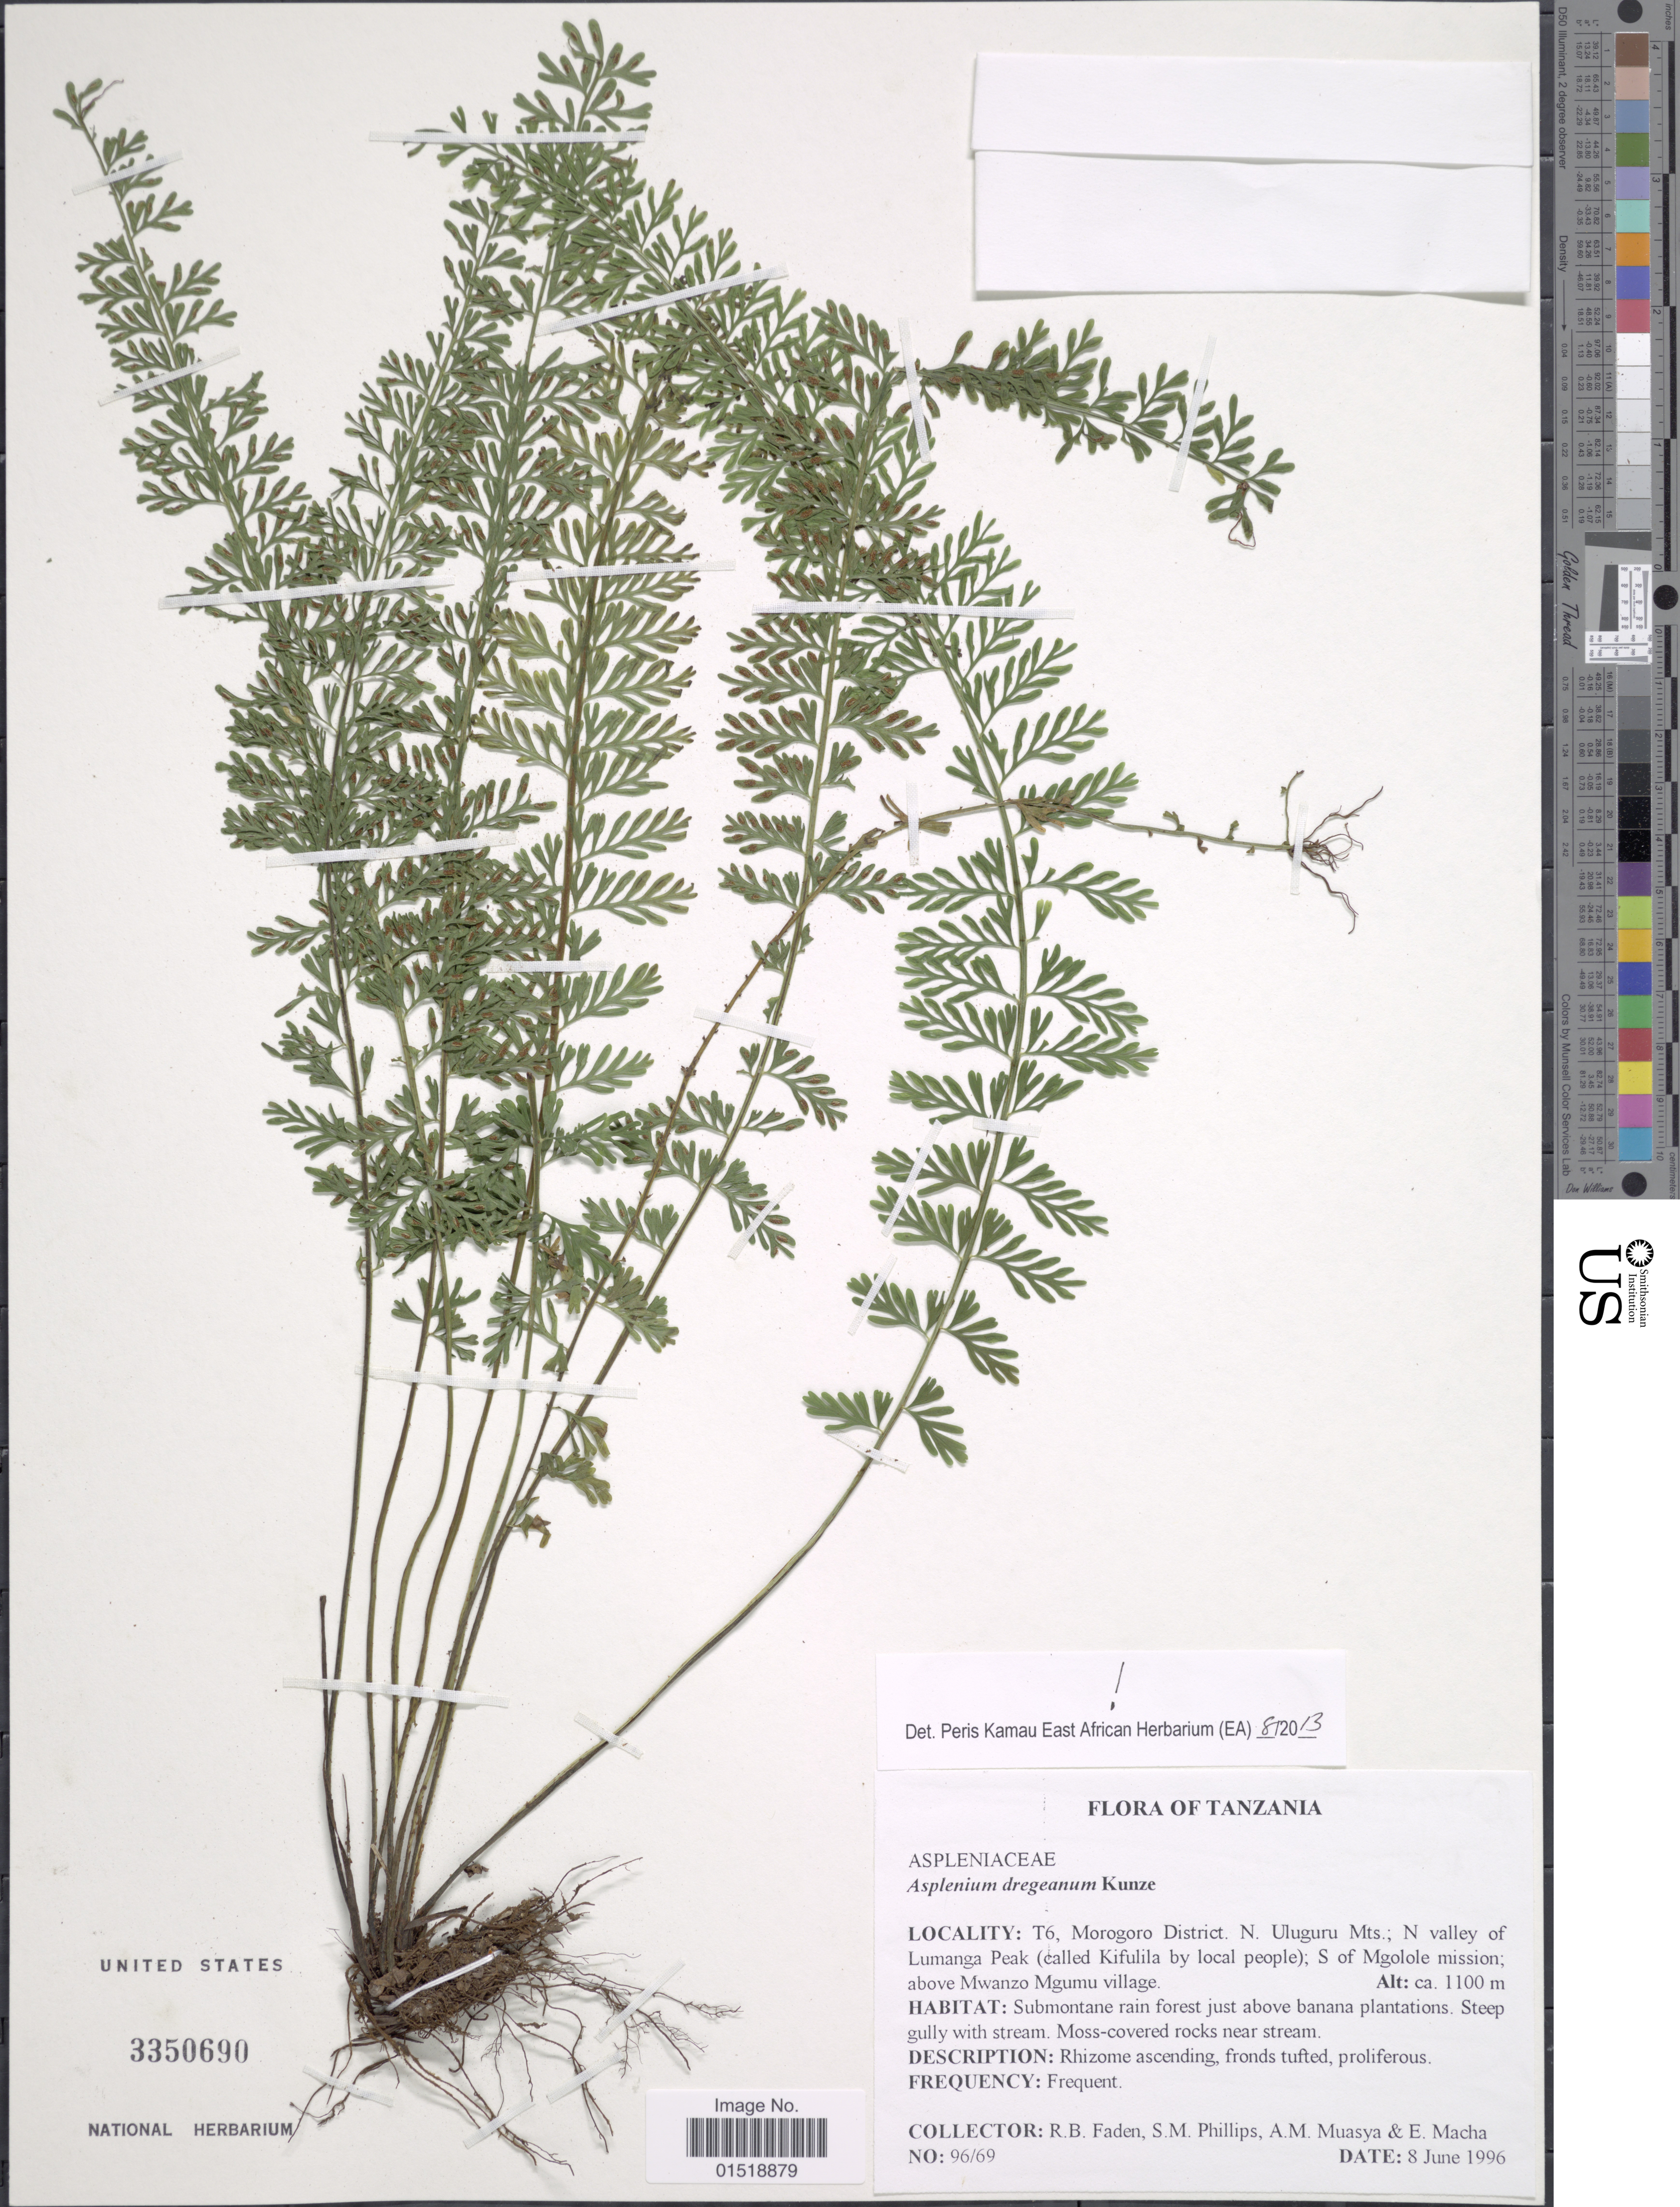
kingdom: Plantae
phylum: Tracheophyta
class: Polypodiopsida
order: Polypodiales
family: Aspleniaceae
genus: Asplenium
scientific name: Asplenium dregeanum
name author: Kunze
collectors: R. B. Faden, S. M. Phillips, A. Muasya & E. Macha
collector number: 96/69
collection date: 1996-06-08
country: Tanzania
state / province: Morogoro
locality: T6, Morogoro District. N. Uluguru Mts.; N valley of Lumanga peak (called Kifulila by local people); S of Mgolole mission; above Mwanzo Mgumu village.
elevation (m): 1100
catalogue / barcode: US 3350690